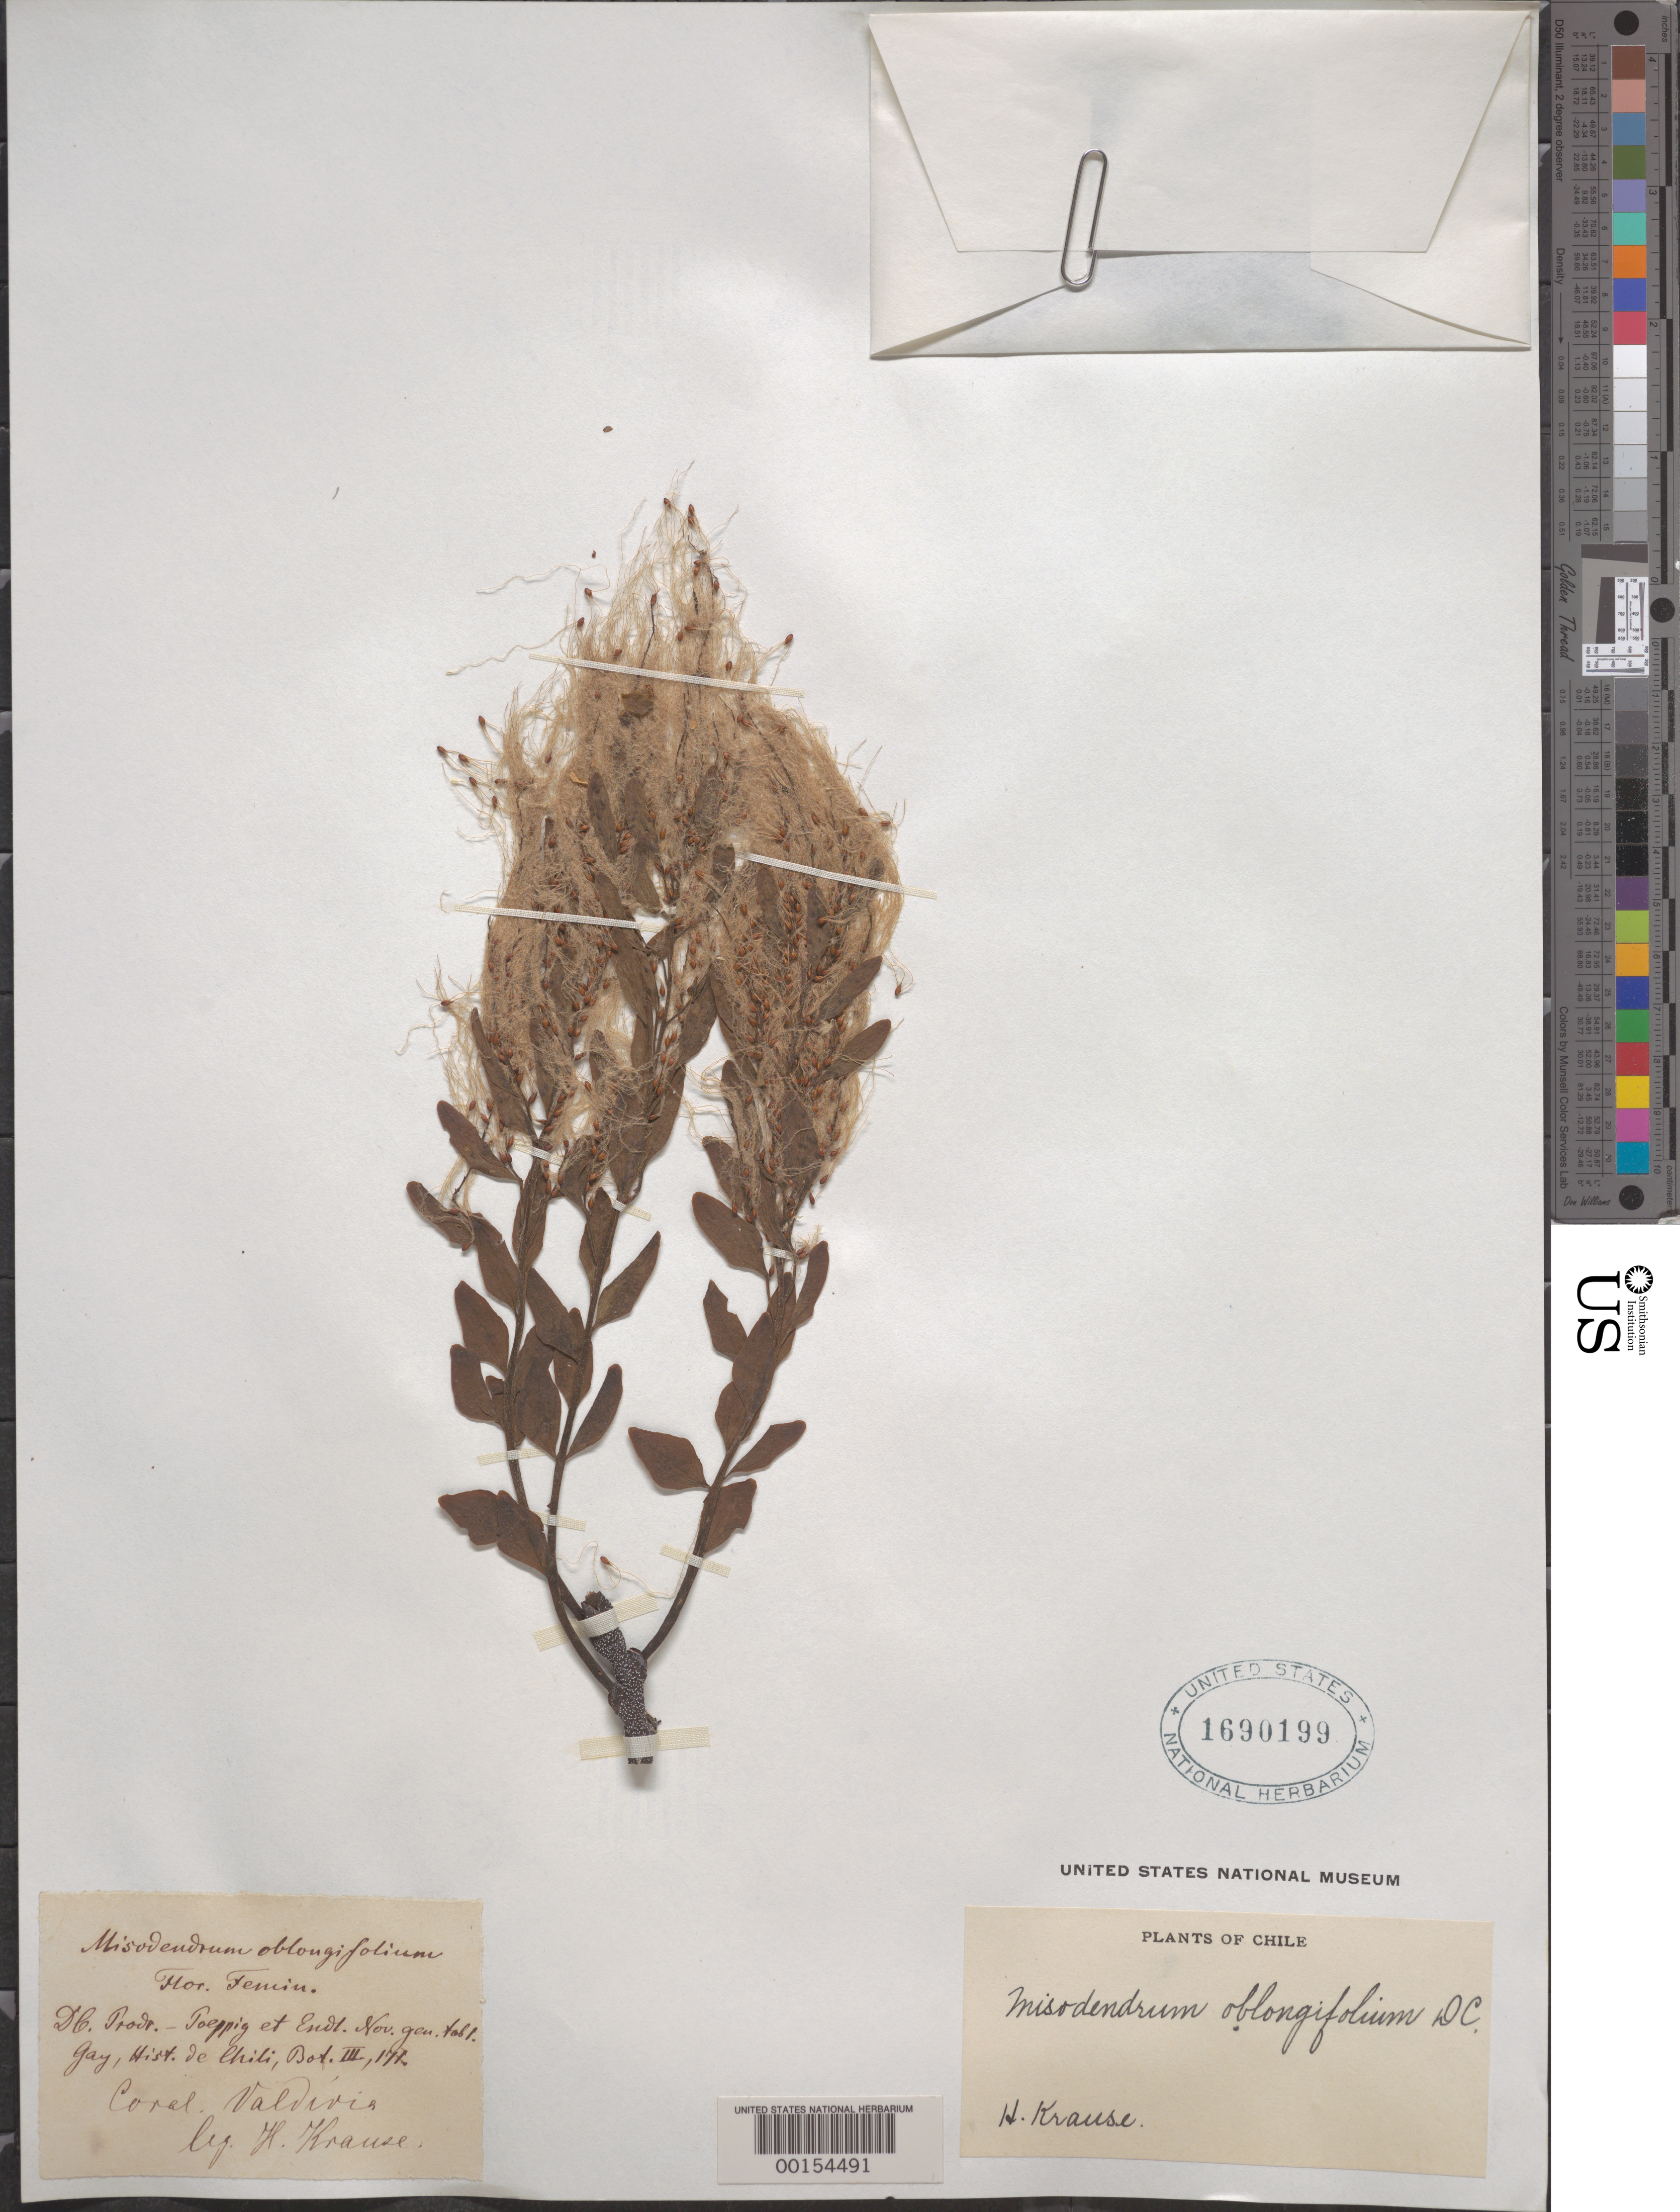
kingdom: Plantae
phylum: Tracheophyta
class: Magnoliopsida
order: Santalales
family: Misodendraceae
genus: Misodendrum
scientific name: Misodendrum oblongifolium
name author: DC.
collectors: H. Krause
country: Chile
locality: Coral. Valdivia.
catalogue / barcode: US 1690199